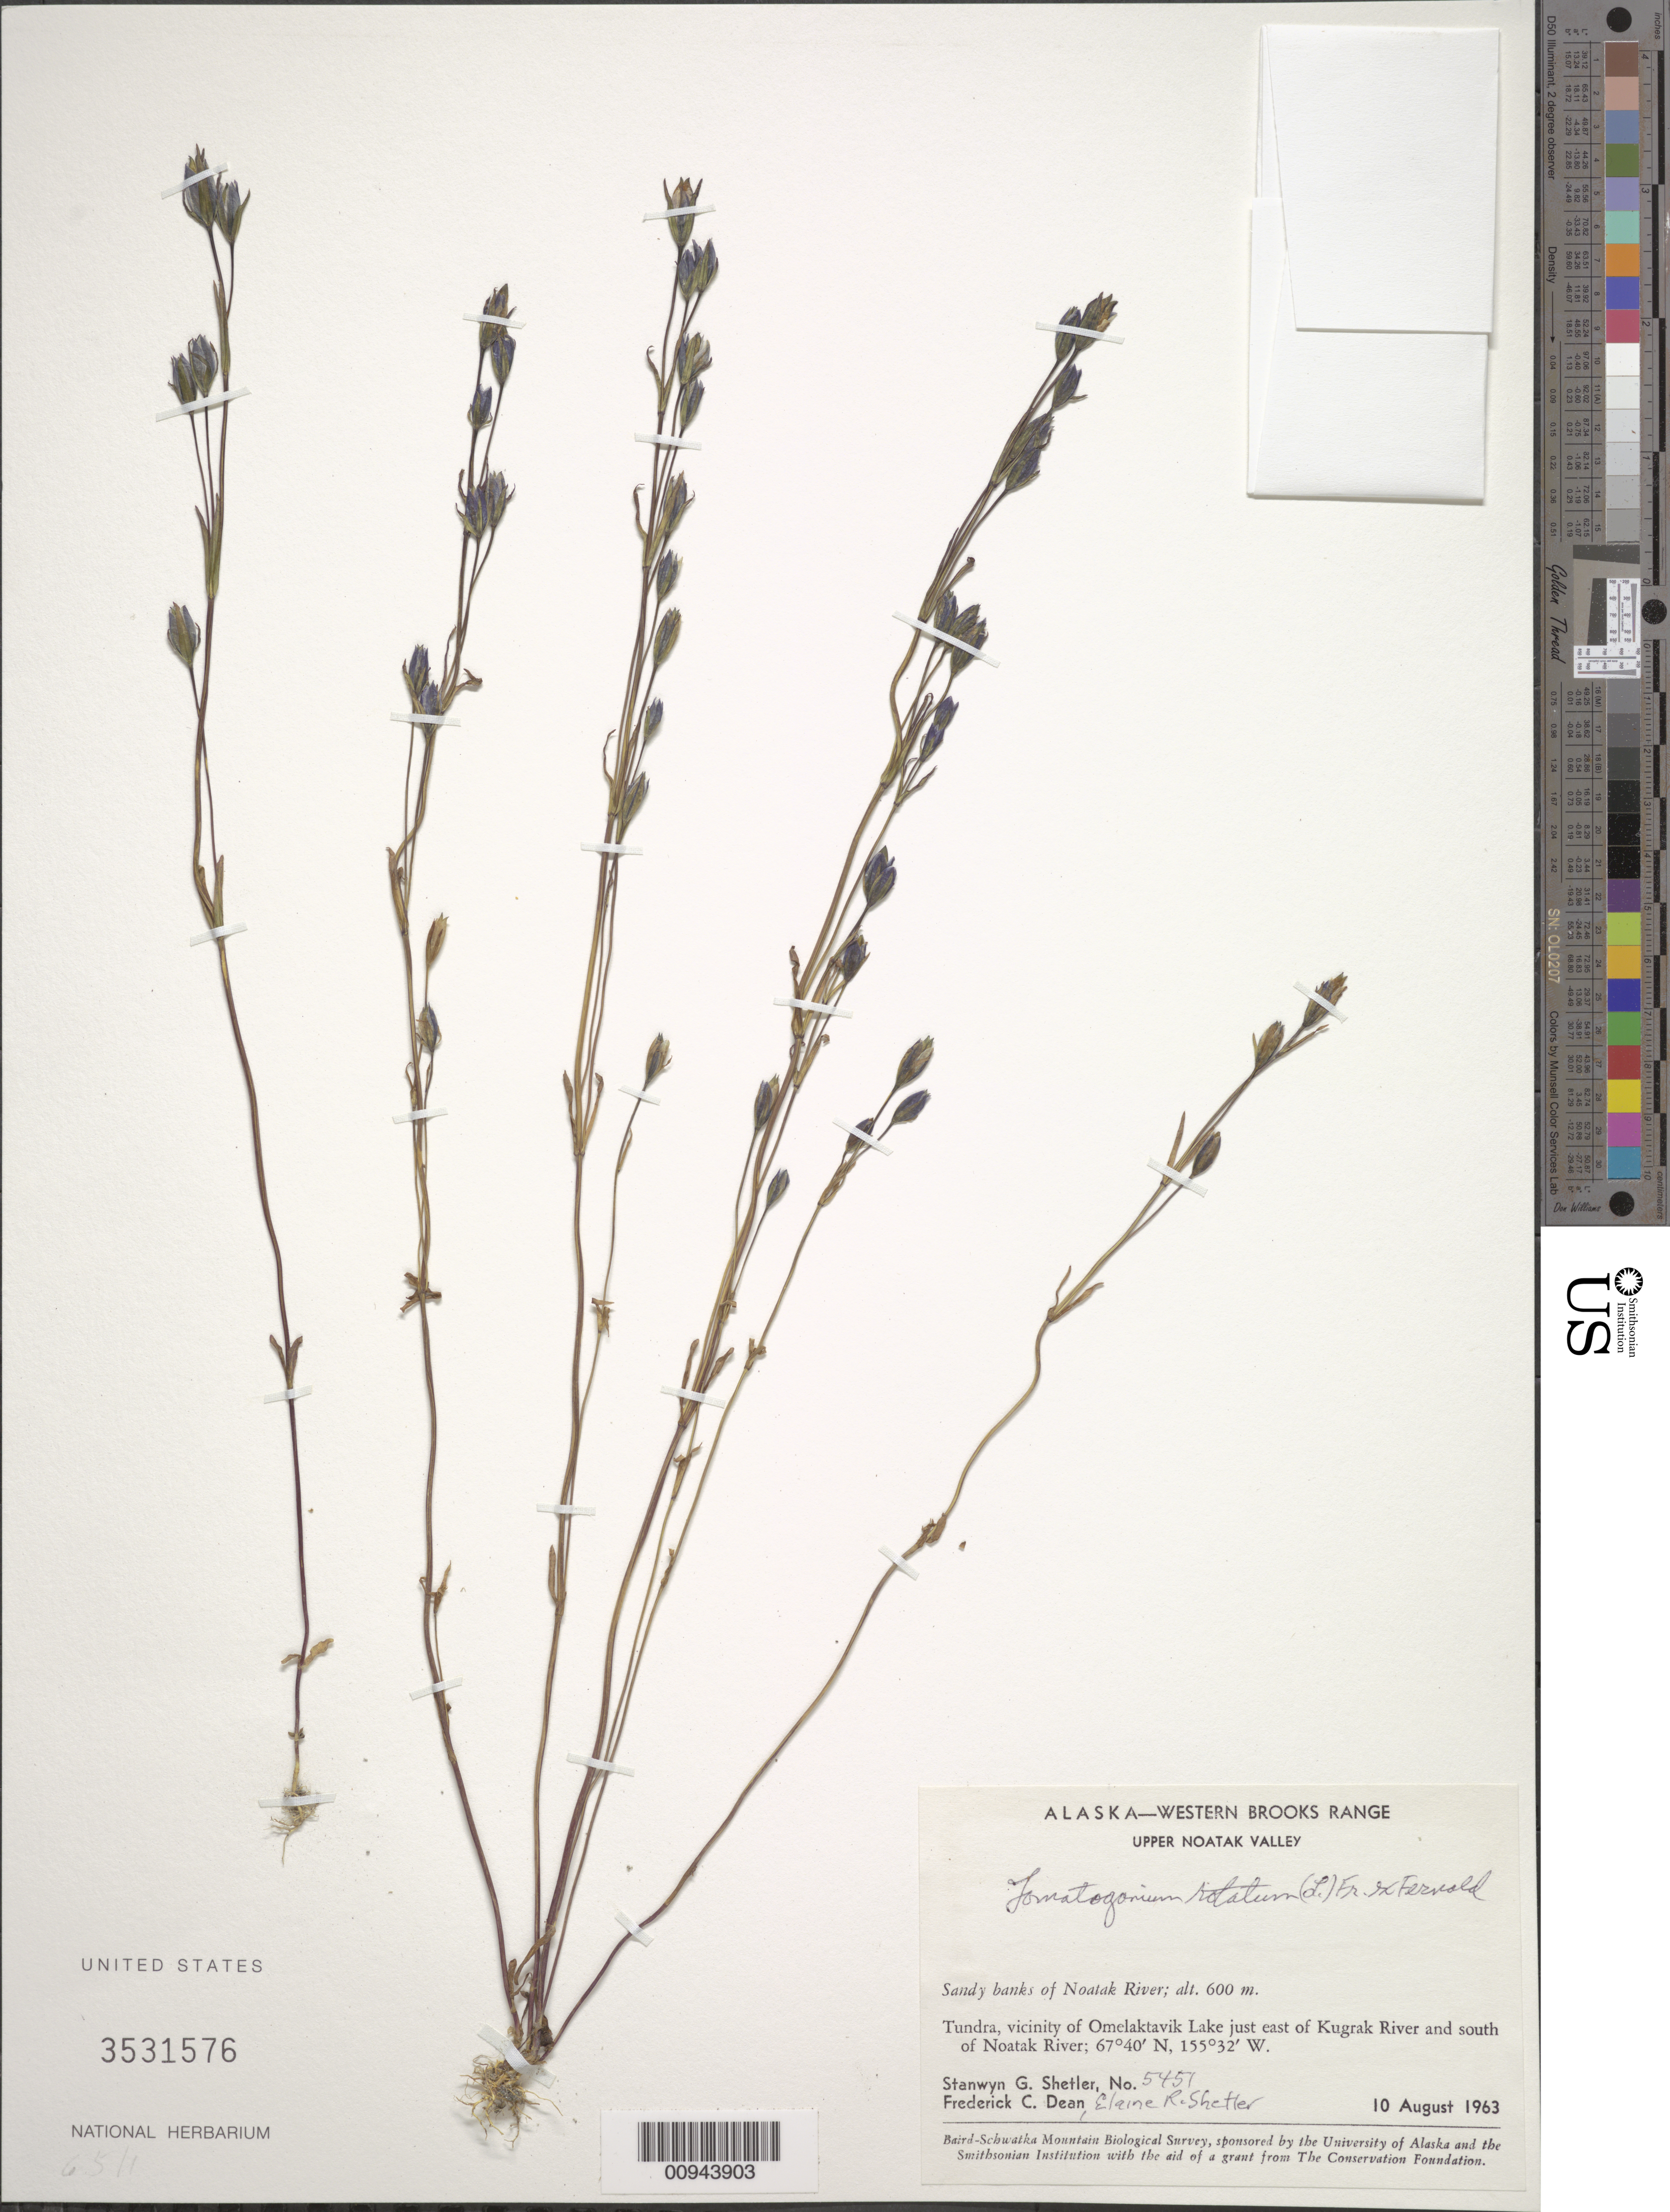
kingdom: Plantae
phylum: Tracheophyta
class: Magnoliopsida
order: Gentianales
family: Gentianaceae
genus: Lomatogonium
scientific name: Lomatogonium rotatum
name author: (L.) Fr.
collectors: S. Shetler, F. C. Dean & E. R. Shetler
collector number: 5451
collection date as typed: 10 Aug 1963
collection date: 1963-08-10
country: United States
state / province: Alaska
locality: Vicinity of Omelaktavik Lake just east of Kugrak River and south of Noatak River. Western Brooks Range, Upper Noatak Valley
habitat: Tundra. Sandy banks of Noatak River.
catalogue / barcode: US 3531576